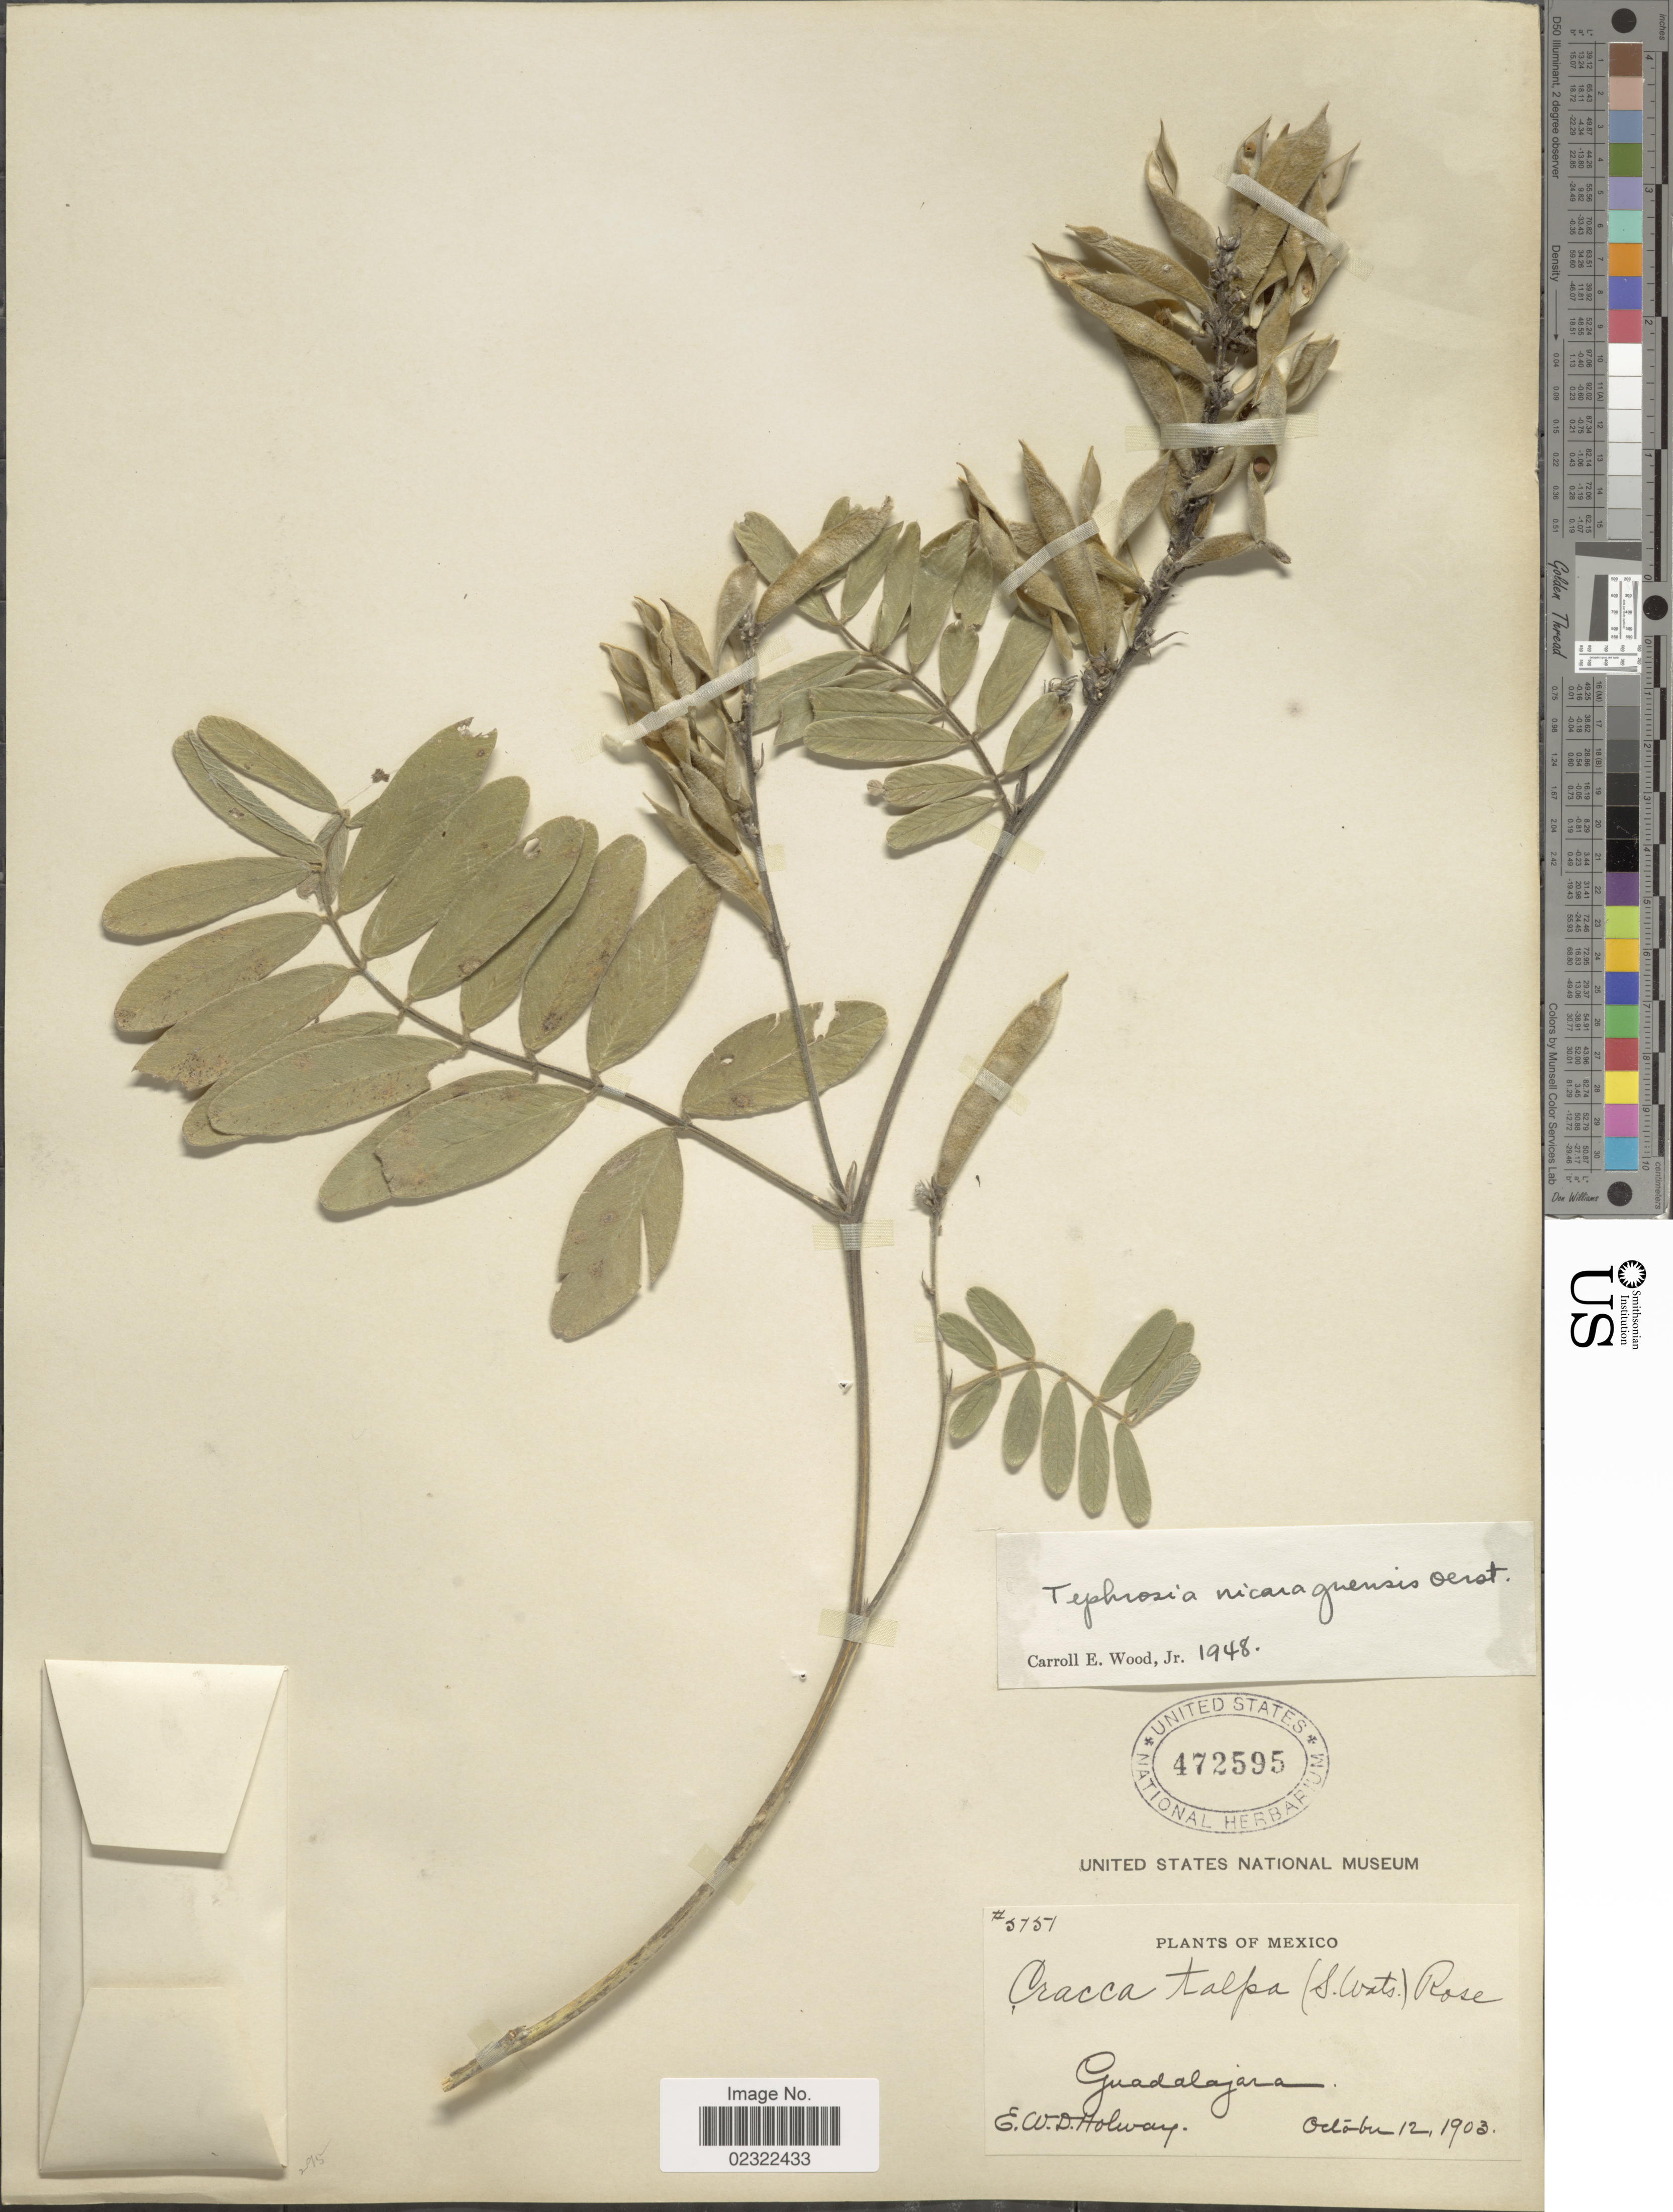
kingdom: Plantae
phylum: Tracheophyta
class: Magnoliopsida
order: Fabales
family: Fabaceae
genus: Tephrosia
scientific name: Tephrosia nicaraguensis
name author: Oerst.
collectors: E. W. D. Holway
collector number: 5751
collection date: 1903-10-12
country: Mexico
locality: Guadalajara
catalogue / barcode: US 472595